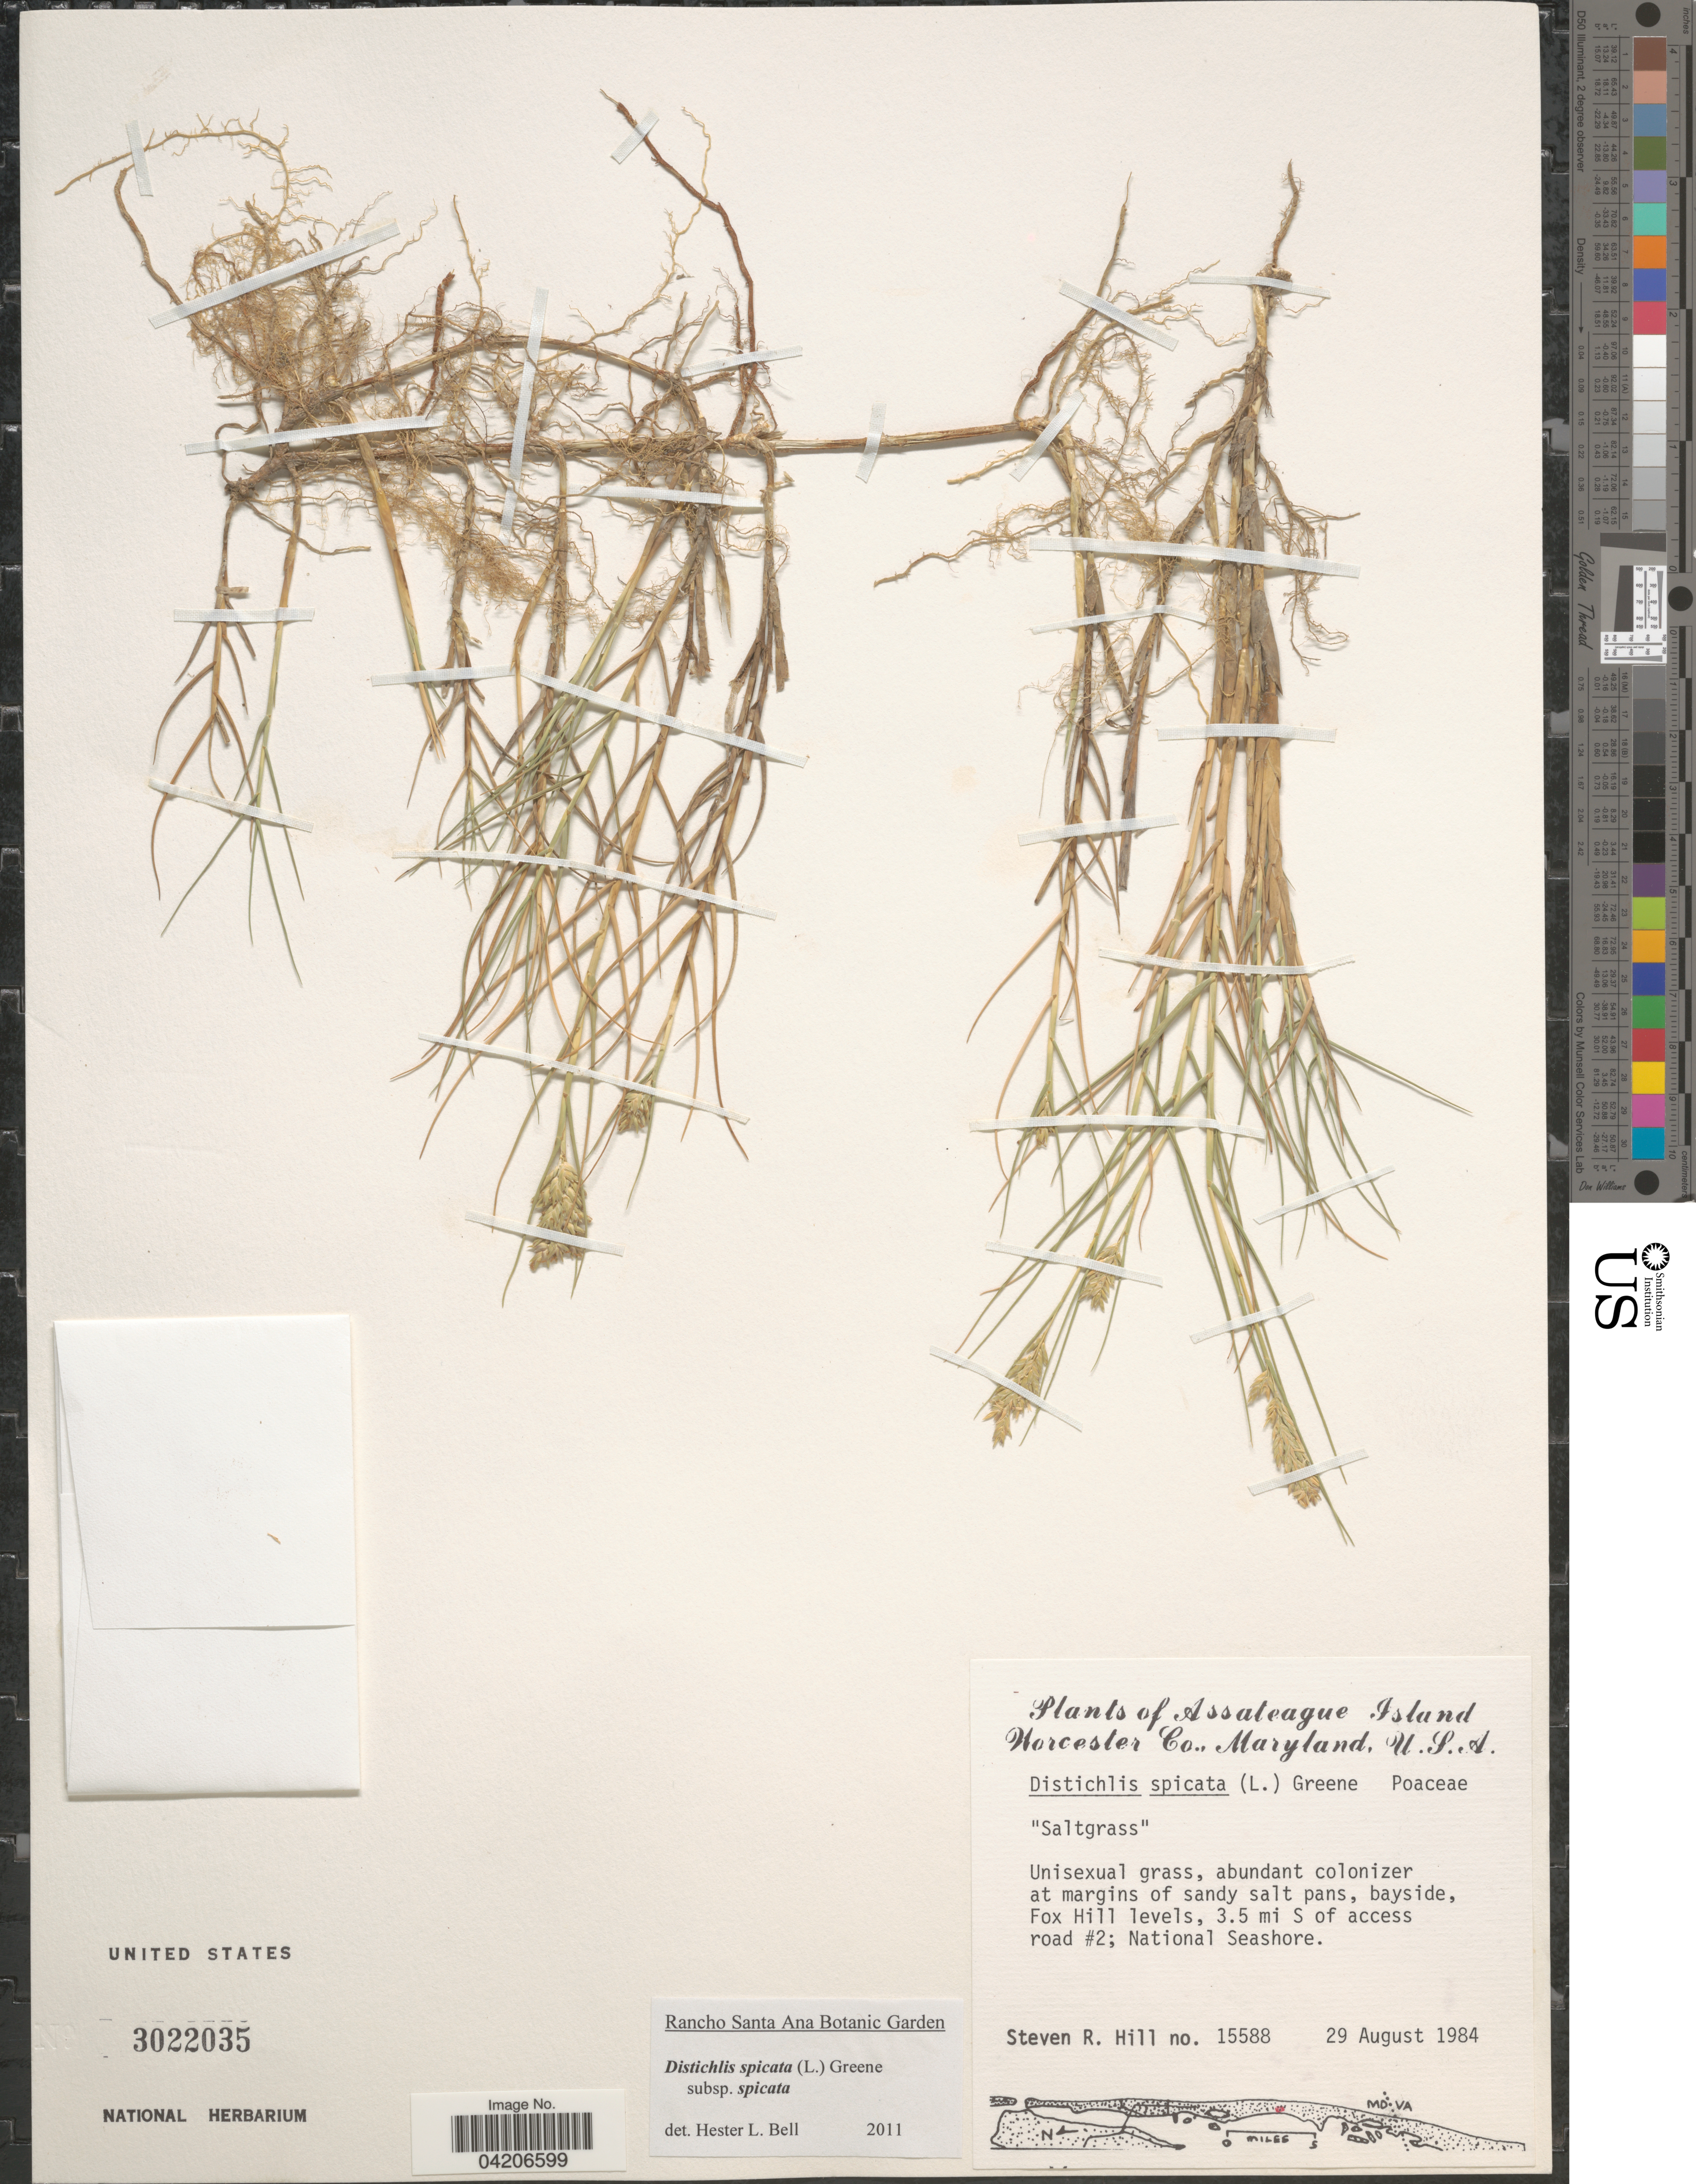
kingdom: Plantae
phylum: Tracheophyta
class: Liliopsida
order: Poales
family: Poaceae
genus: Distichlis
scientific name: Distichlis spicata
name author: (L.) Greene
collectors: S. Hill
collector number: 15588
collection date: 1984-08-29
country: United States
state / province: Maryland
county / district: Worcester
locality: Assateague Island. Worcester Co. At margins of sandy salt pans, bayside, Fox Hill levels, 3.5 mi S of access road #2; National Seashore.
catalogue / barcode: US 3022035